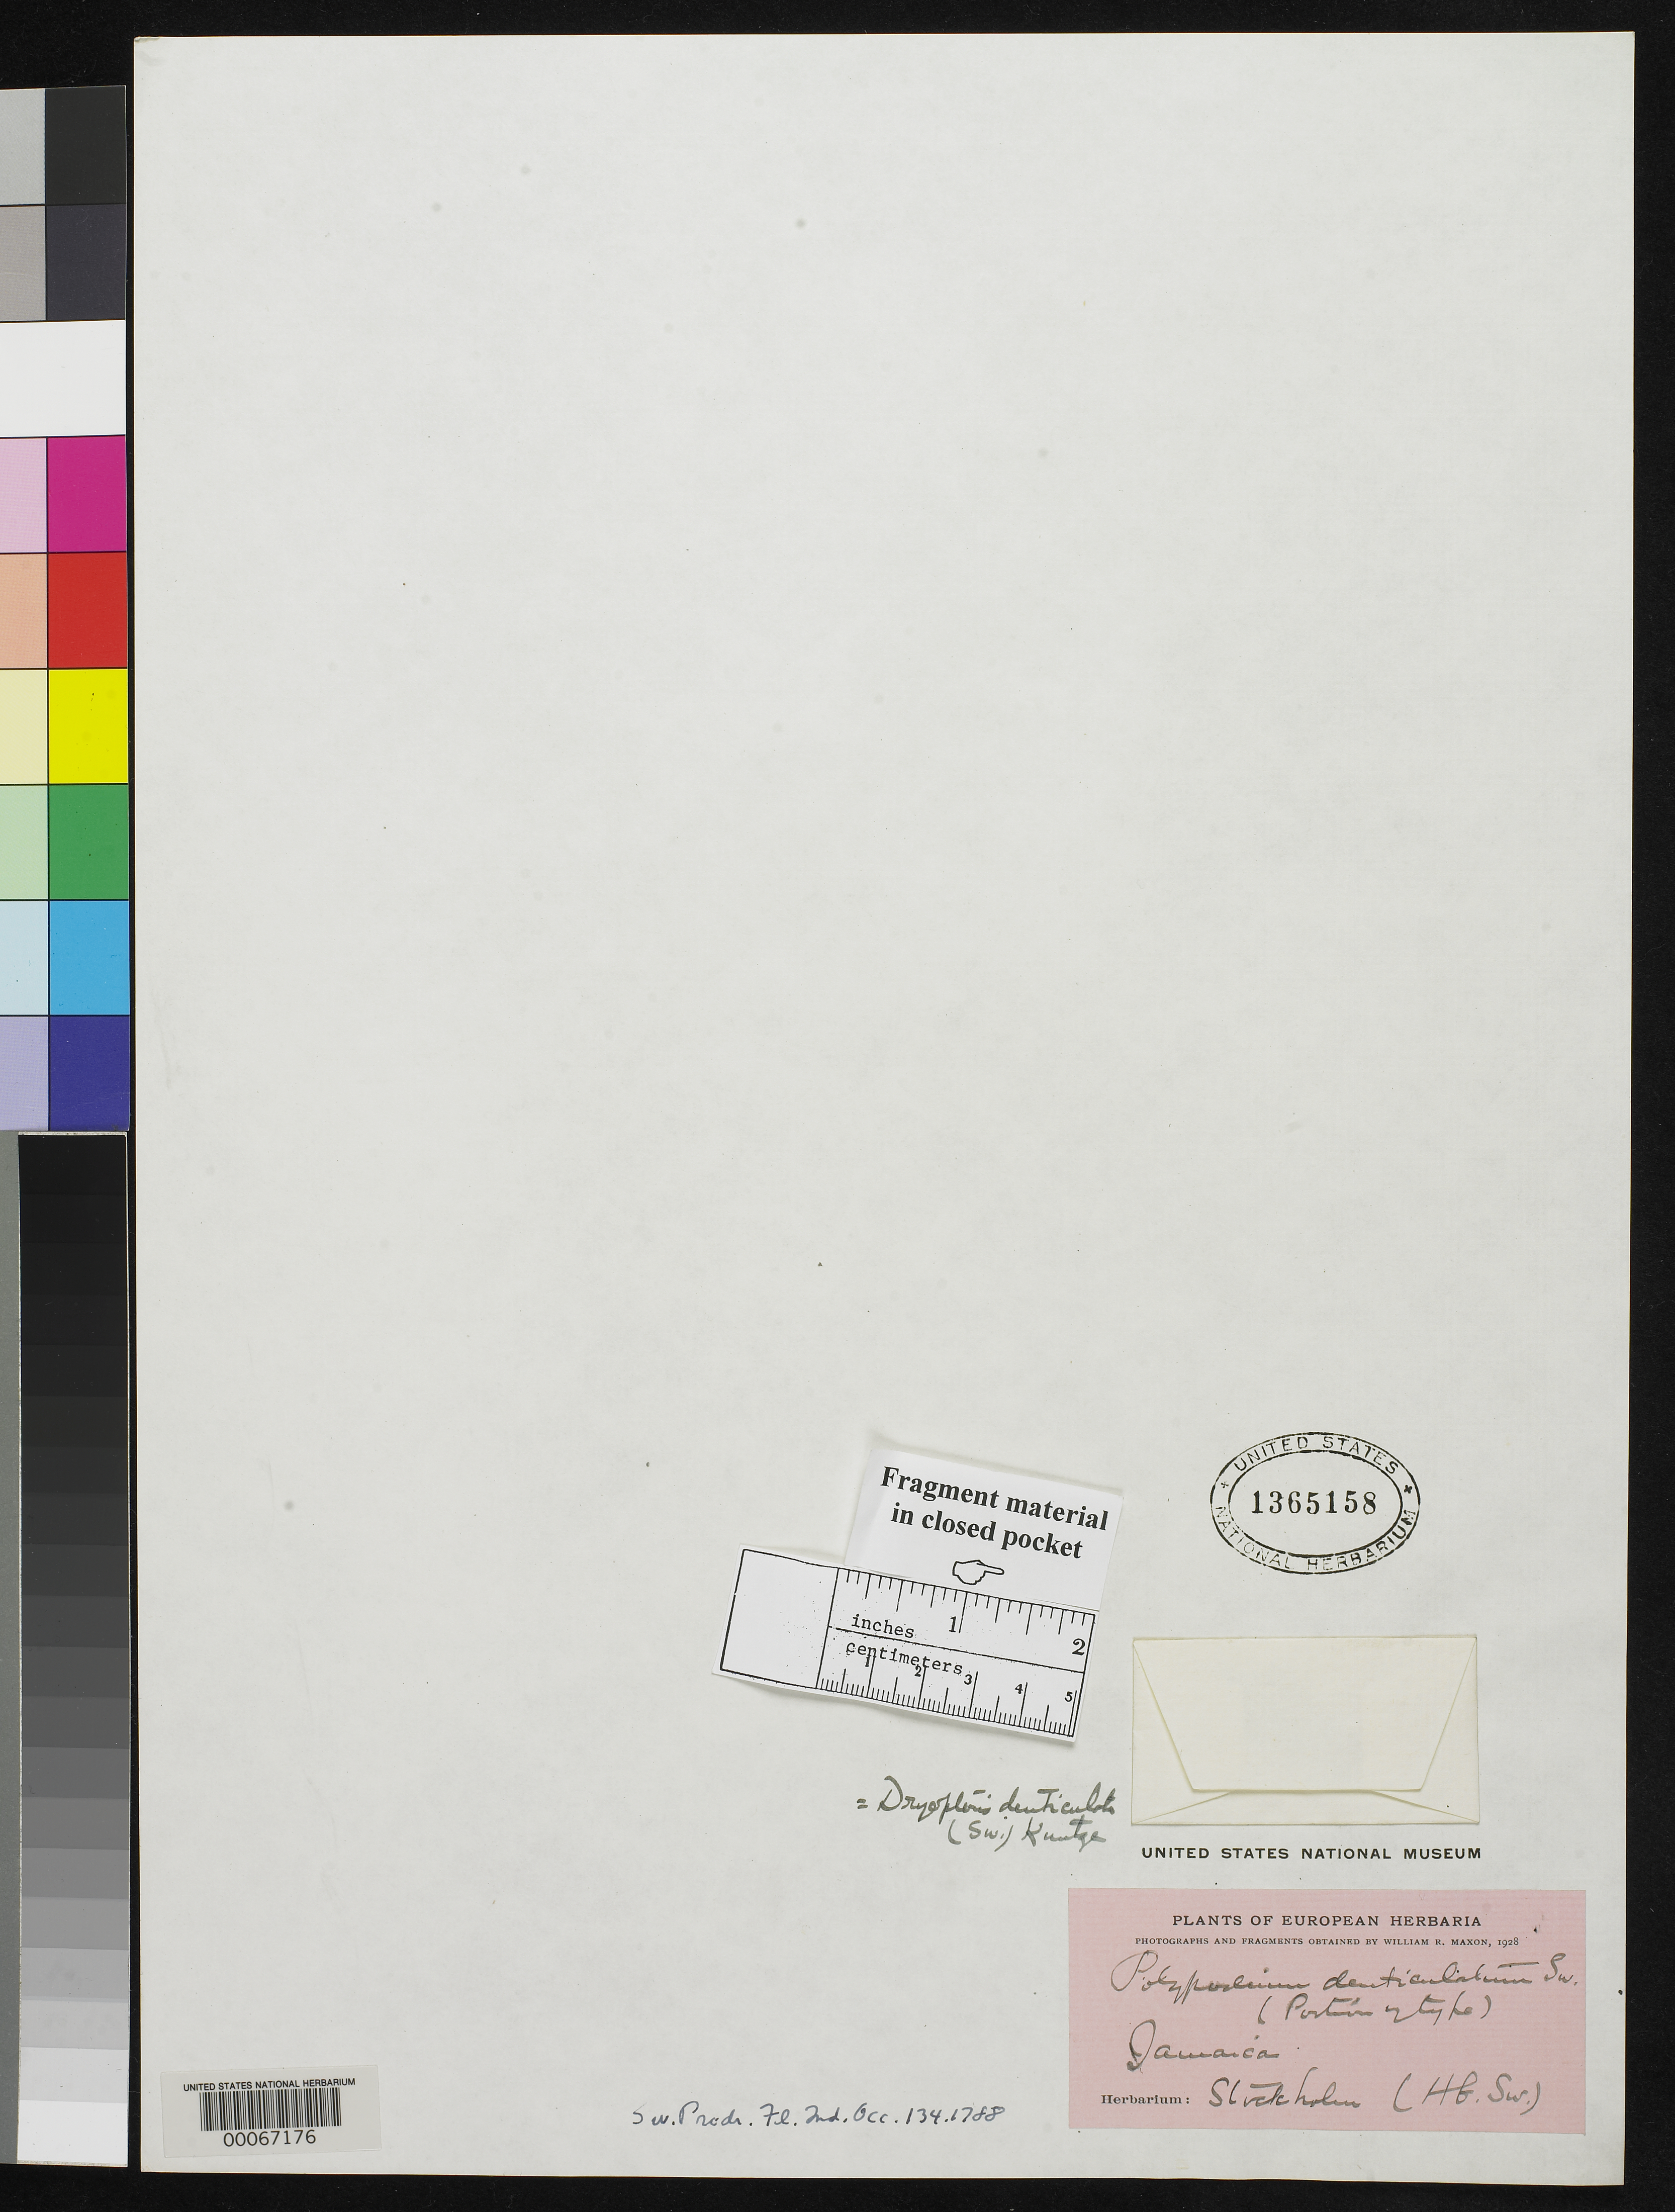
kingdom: Plantae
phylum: Tracheophyta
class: Polypodiopsida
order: Polypodiales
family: Polypodiaceae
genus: Polypodium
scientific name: Polypodium denticulatum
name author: Sw.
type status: Type Fragment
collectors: O. P. Swartz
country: Jamaica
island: Greater Antilles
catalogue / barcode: US 1365158